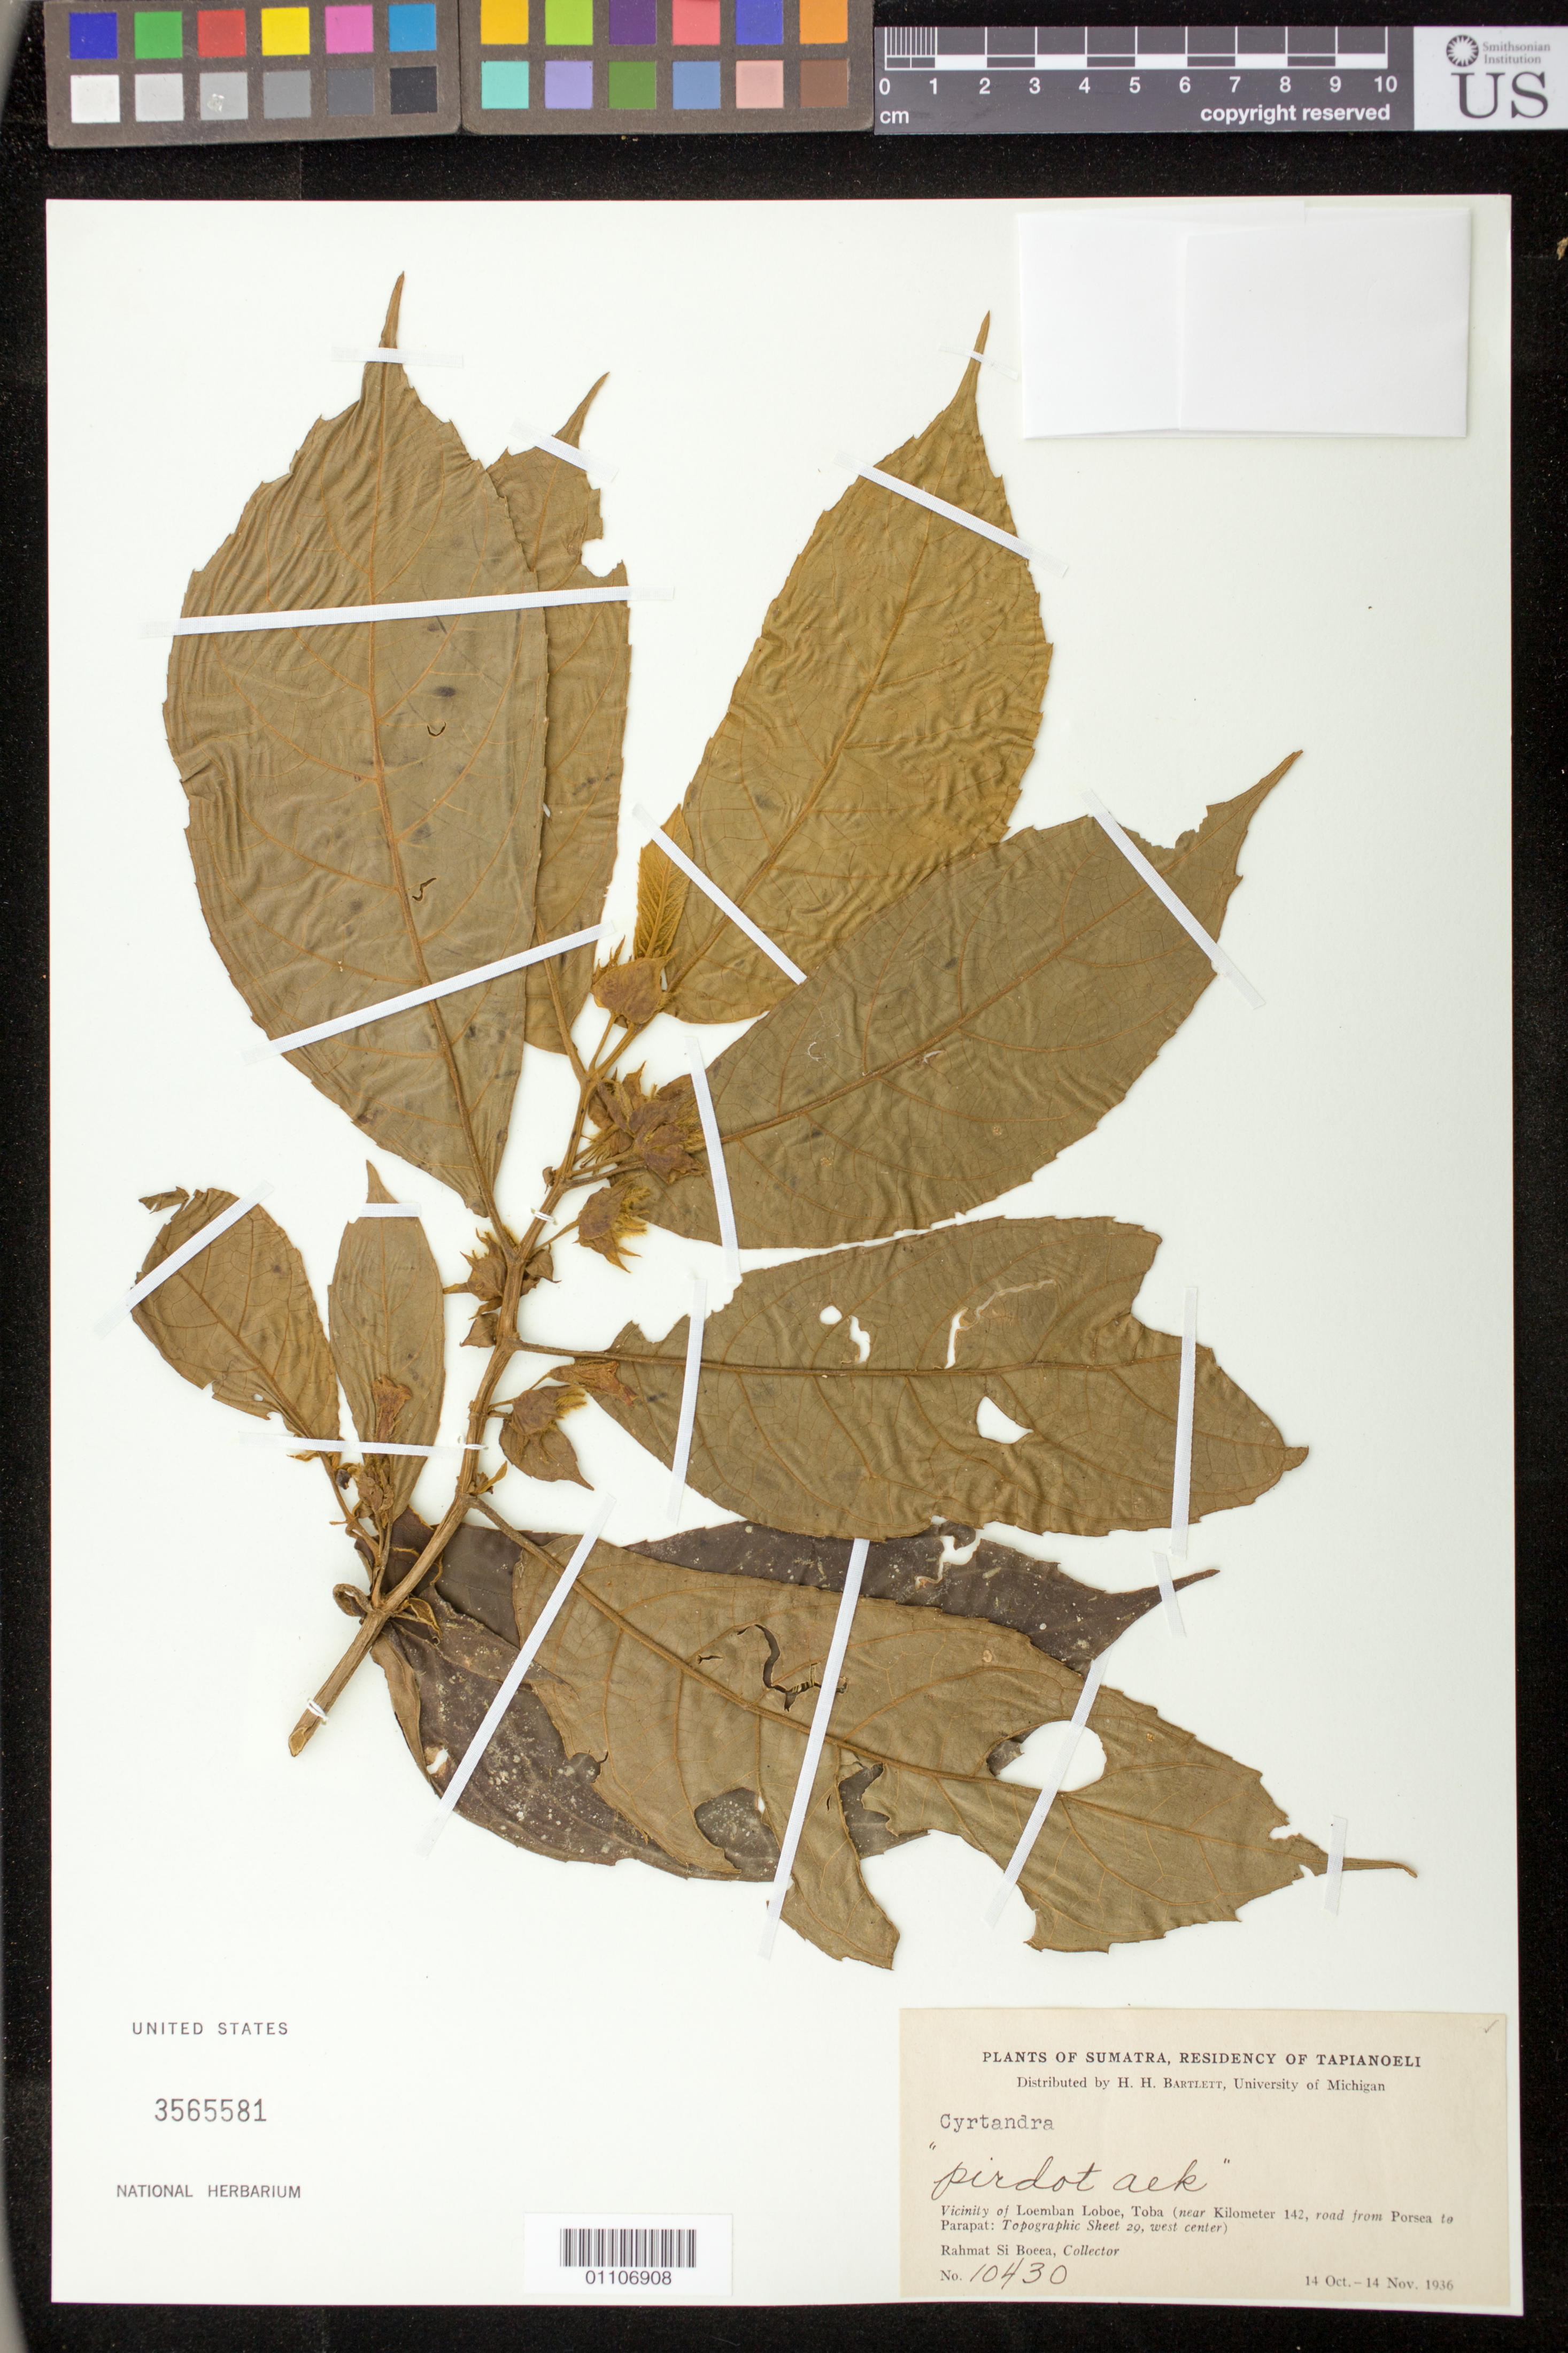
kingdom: Plantae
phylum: Tracheophyta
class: Magnoliopsida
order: Lamiales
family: Gesneriaceae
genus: Cyrtandra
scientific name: Cyrtandra sp.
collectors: Rahmat Si Boeea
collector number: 10430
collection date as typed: Oct-Nov 1936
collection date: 1936-10/1936-11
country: Indonesia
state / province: Toba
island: Sumatra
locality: Vicinity of Loemban Loboe (near Kilometer 142, road from Porsea to Parapat: Topographic Sheet 29, west center)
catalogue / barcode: US 3565581